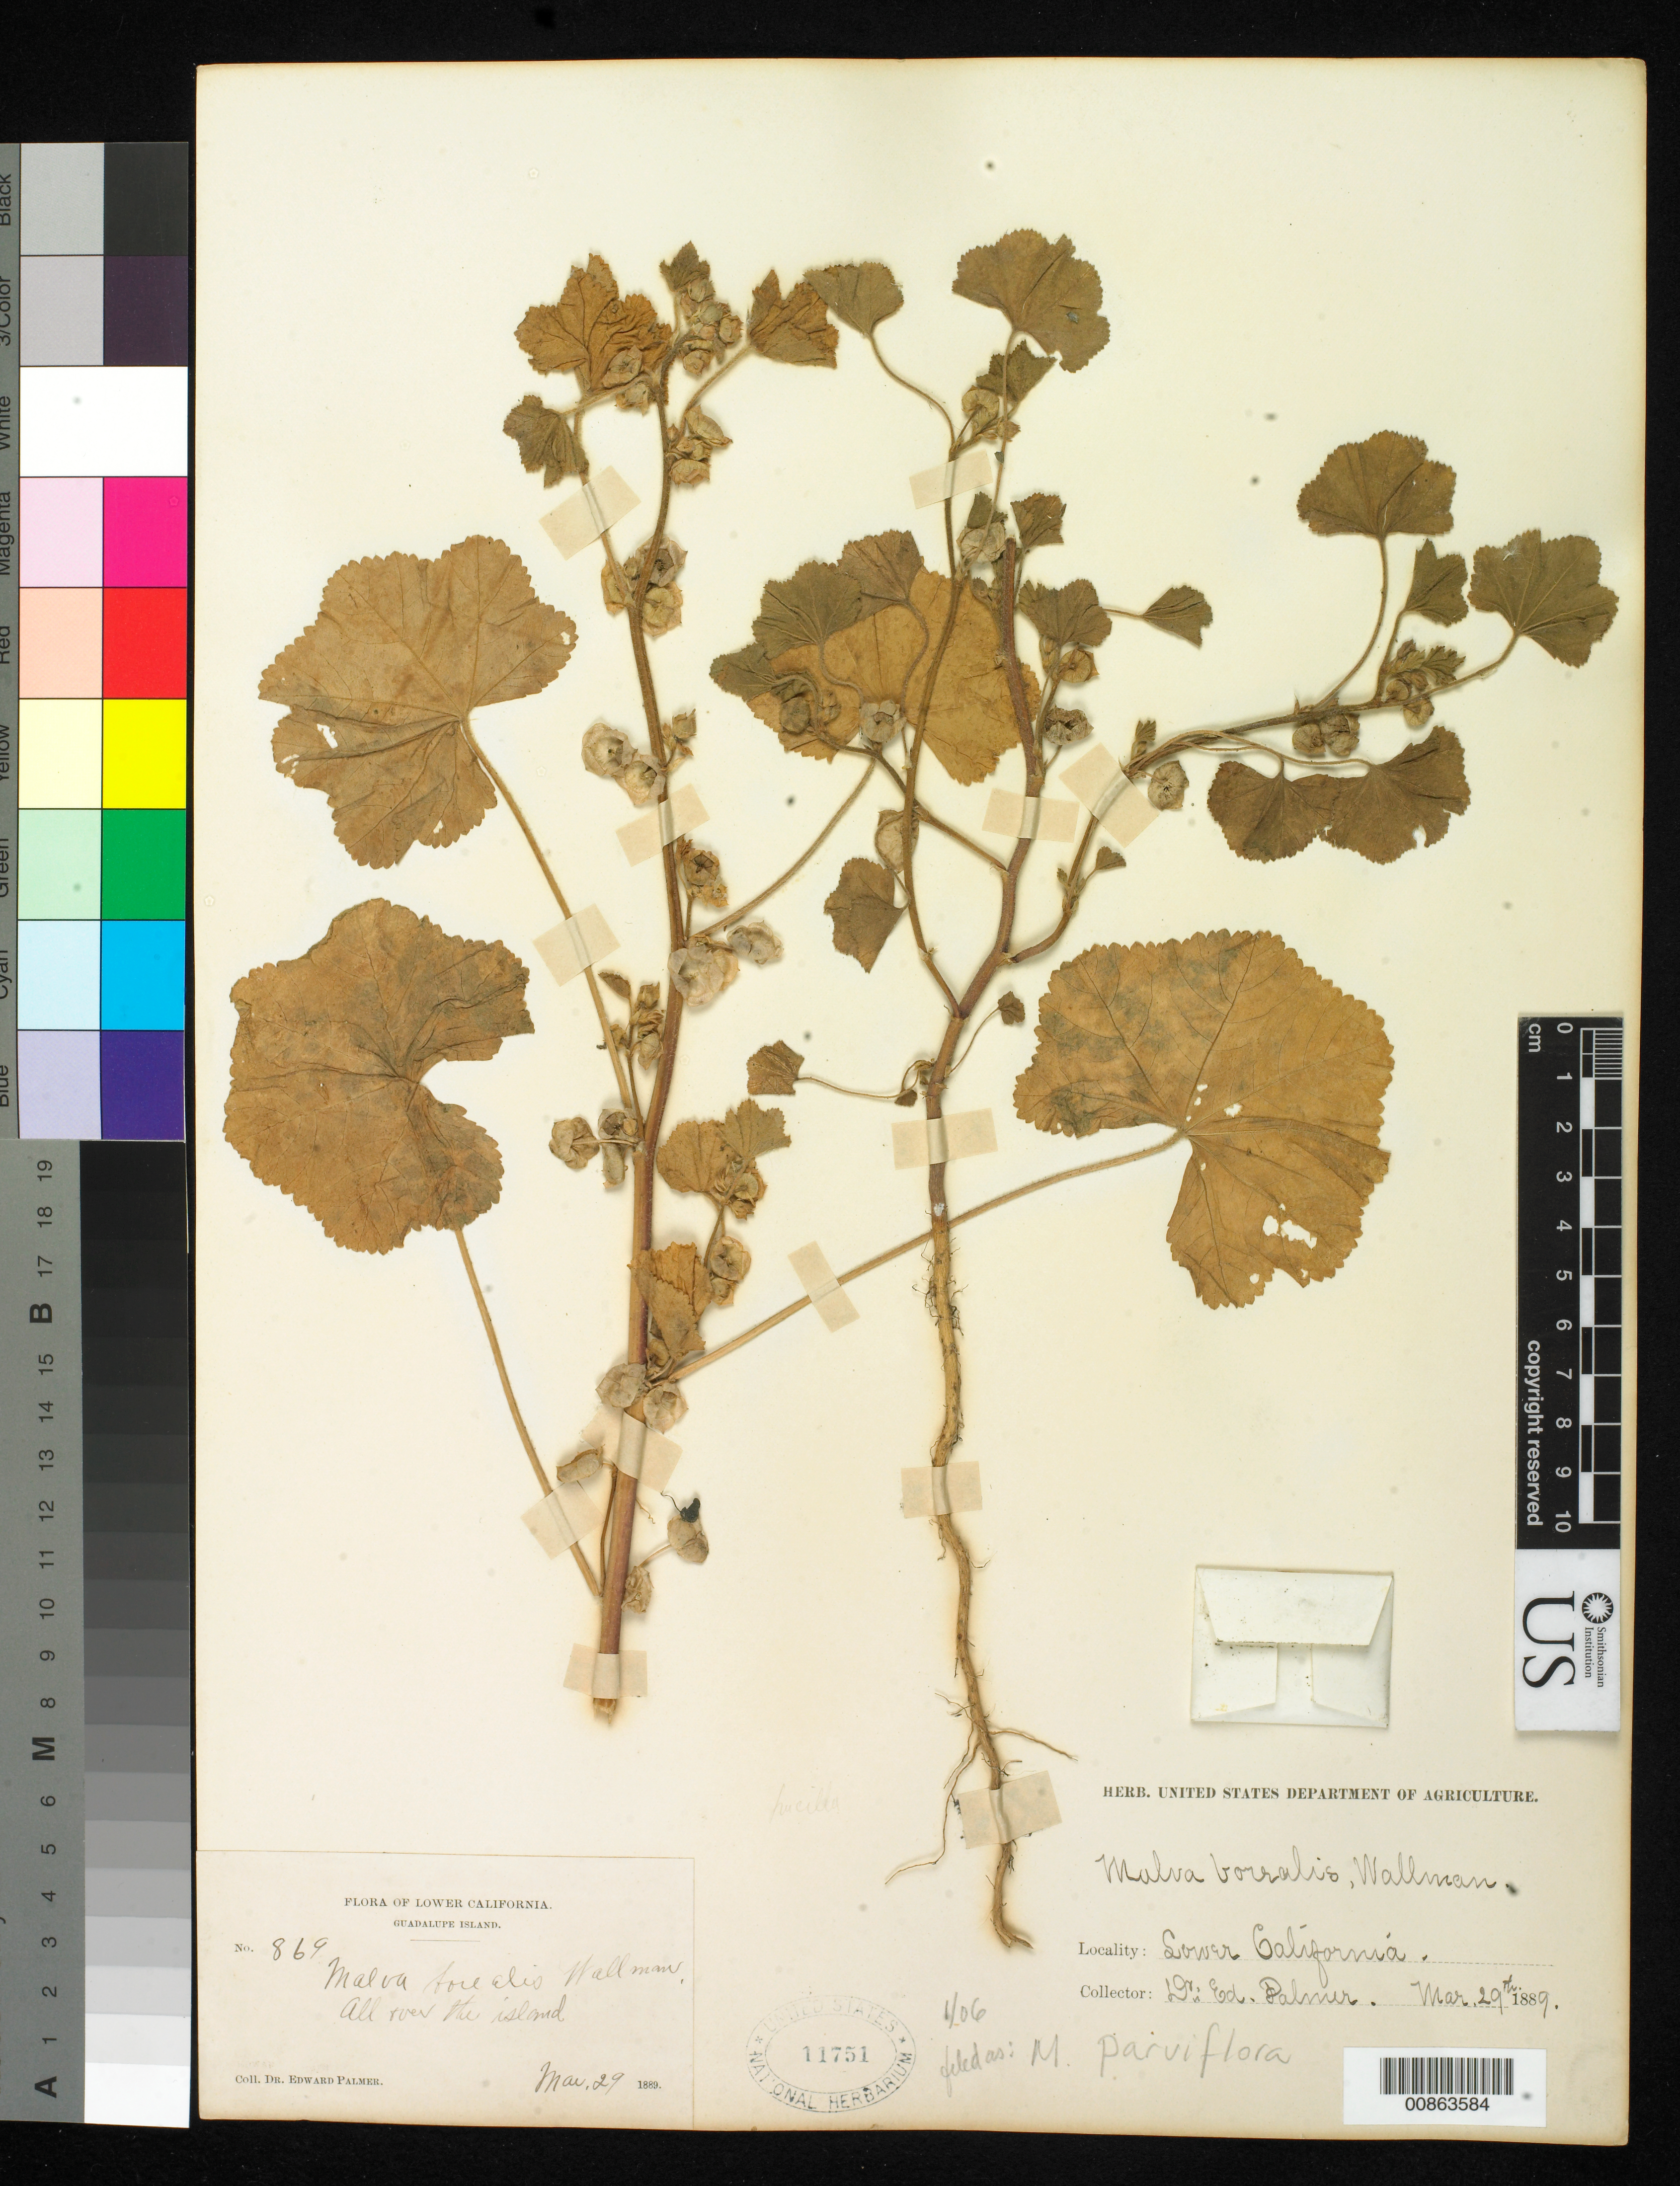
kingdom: Plantae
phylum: Tracheophyta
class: Magnoliopsida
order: Malvales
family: Malvaceae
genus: Malva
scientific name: Malva parviflora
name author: L.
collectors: E. Palmer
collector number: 869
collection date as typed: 29 Mar 1889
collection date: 1889-03-29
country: Mexico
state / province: Baja California Norte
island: Guadalupe I.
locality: Guadalupe Island, Baja California.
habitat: All over the island.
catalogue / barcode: US 11751